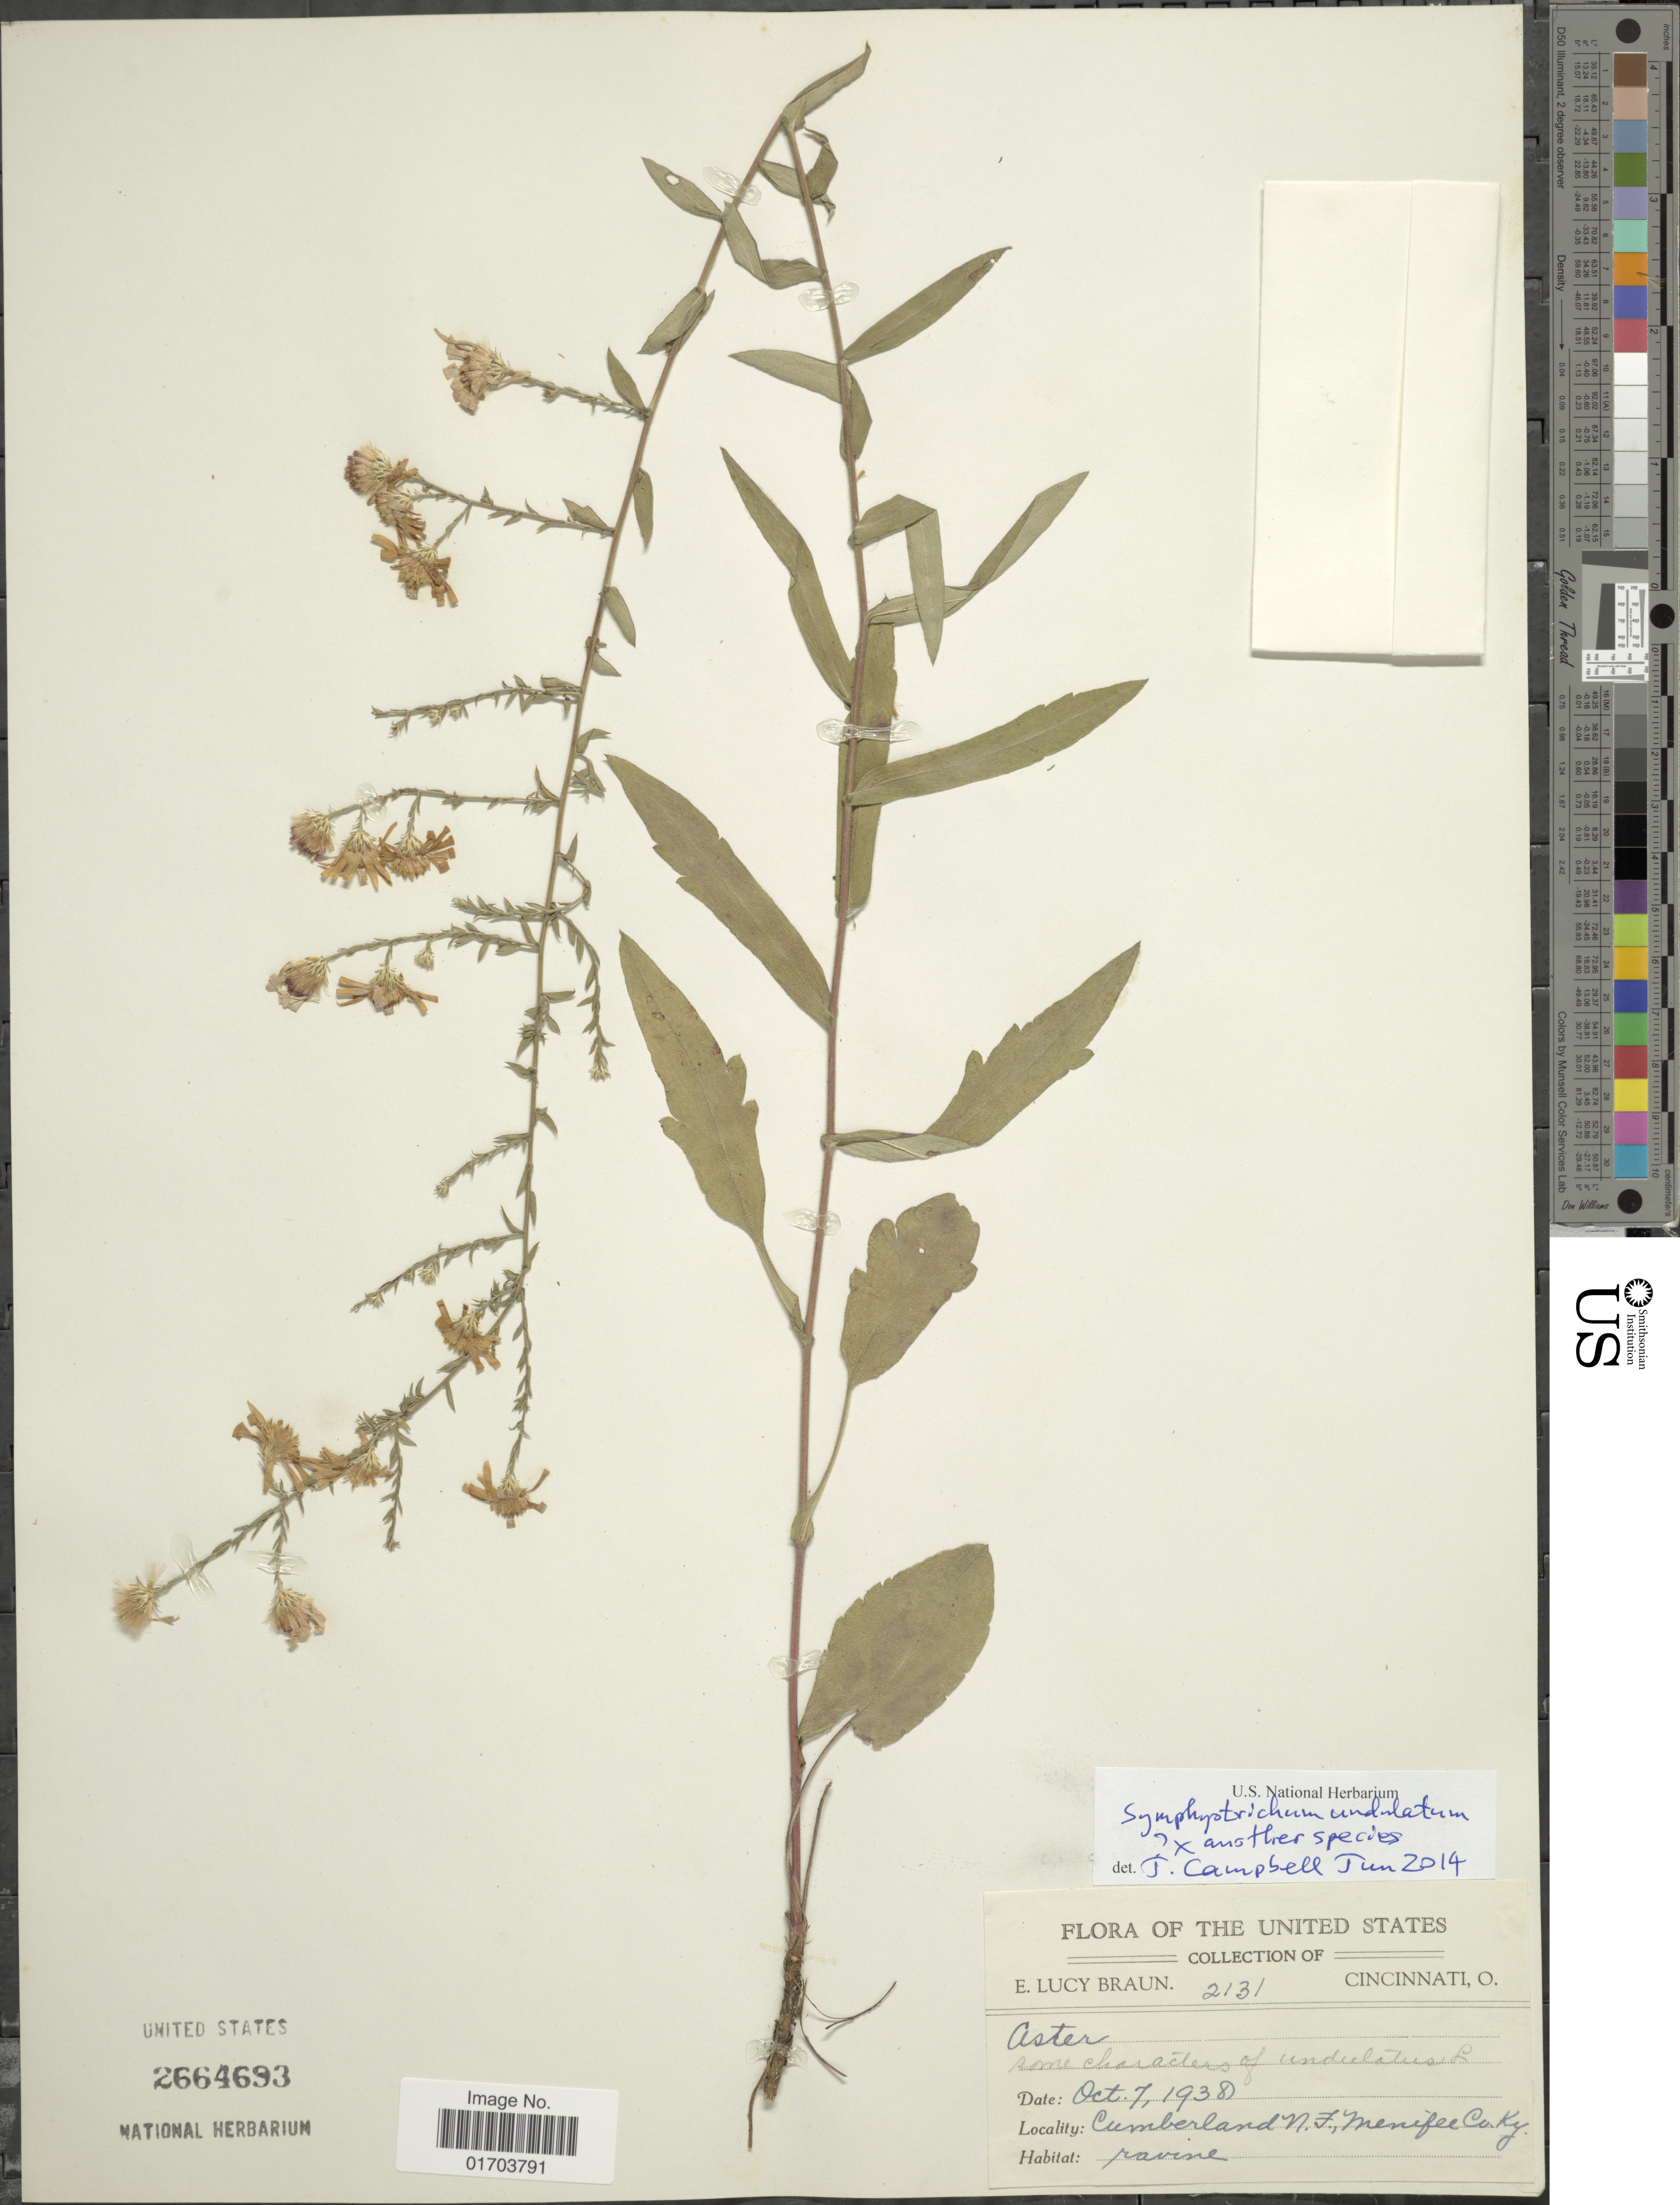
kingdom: Plantae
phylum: Tracheophyta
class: Magnoliopsida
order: Asterales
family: Asteraceae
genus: Symphyotrichum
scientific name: Symphyotrichum undulatum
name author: (L.) G.L. Nesom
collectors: E. L. Braun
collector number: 2131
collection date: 1938-10-07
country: United States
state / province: Kentucky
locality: Cumberland N.F., Menifee Co, ravine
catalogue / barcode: US 2664693